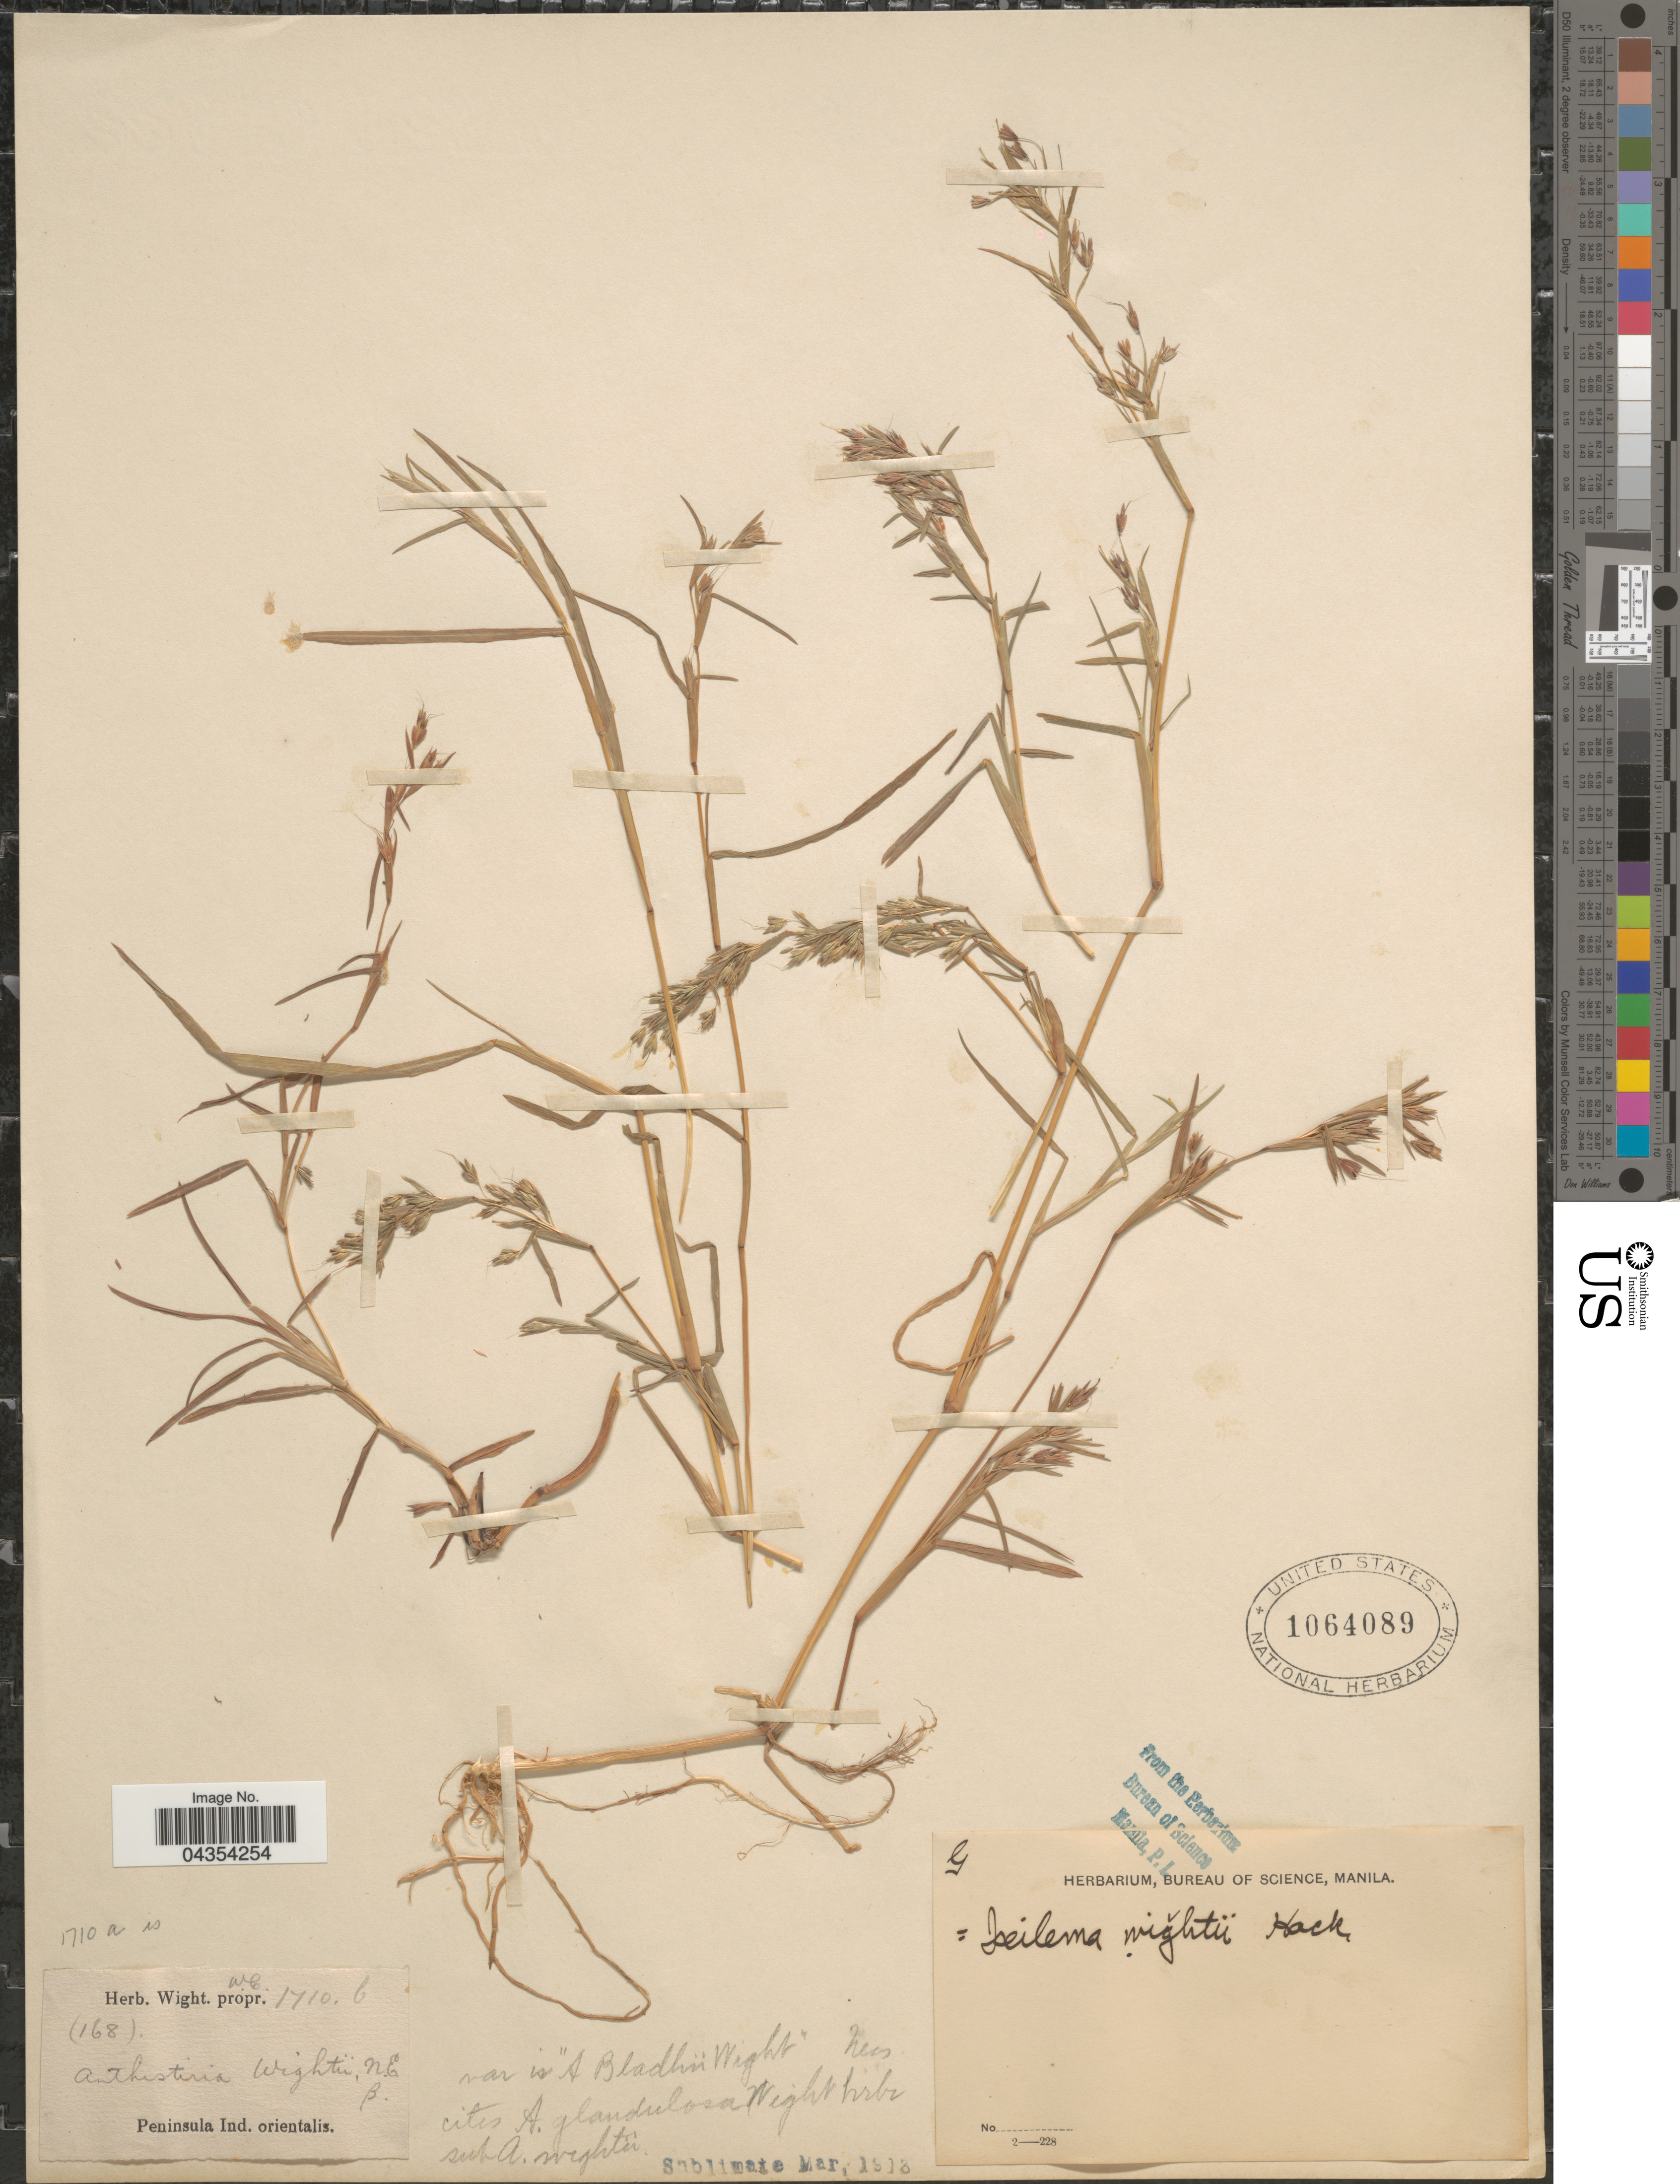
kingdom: Plantae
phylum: Tracheophyta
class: Liliopsida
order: Poales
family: Poaceae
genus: Iseilema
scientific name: Iseilema prostratum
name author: (L.) Andersson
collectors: C. Wight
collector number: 1710b/168?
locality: Peninsula Ind. orientalis.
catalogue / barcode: US 1064089